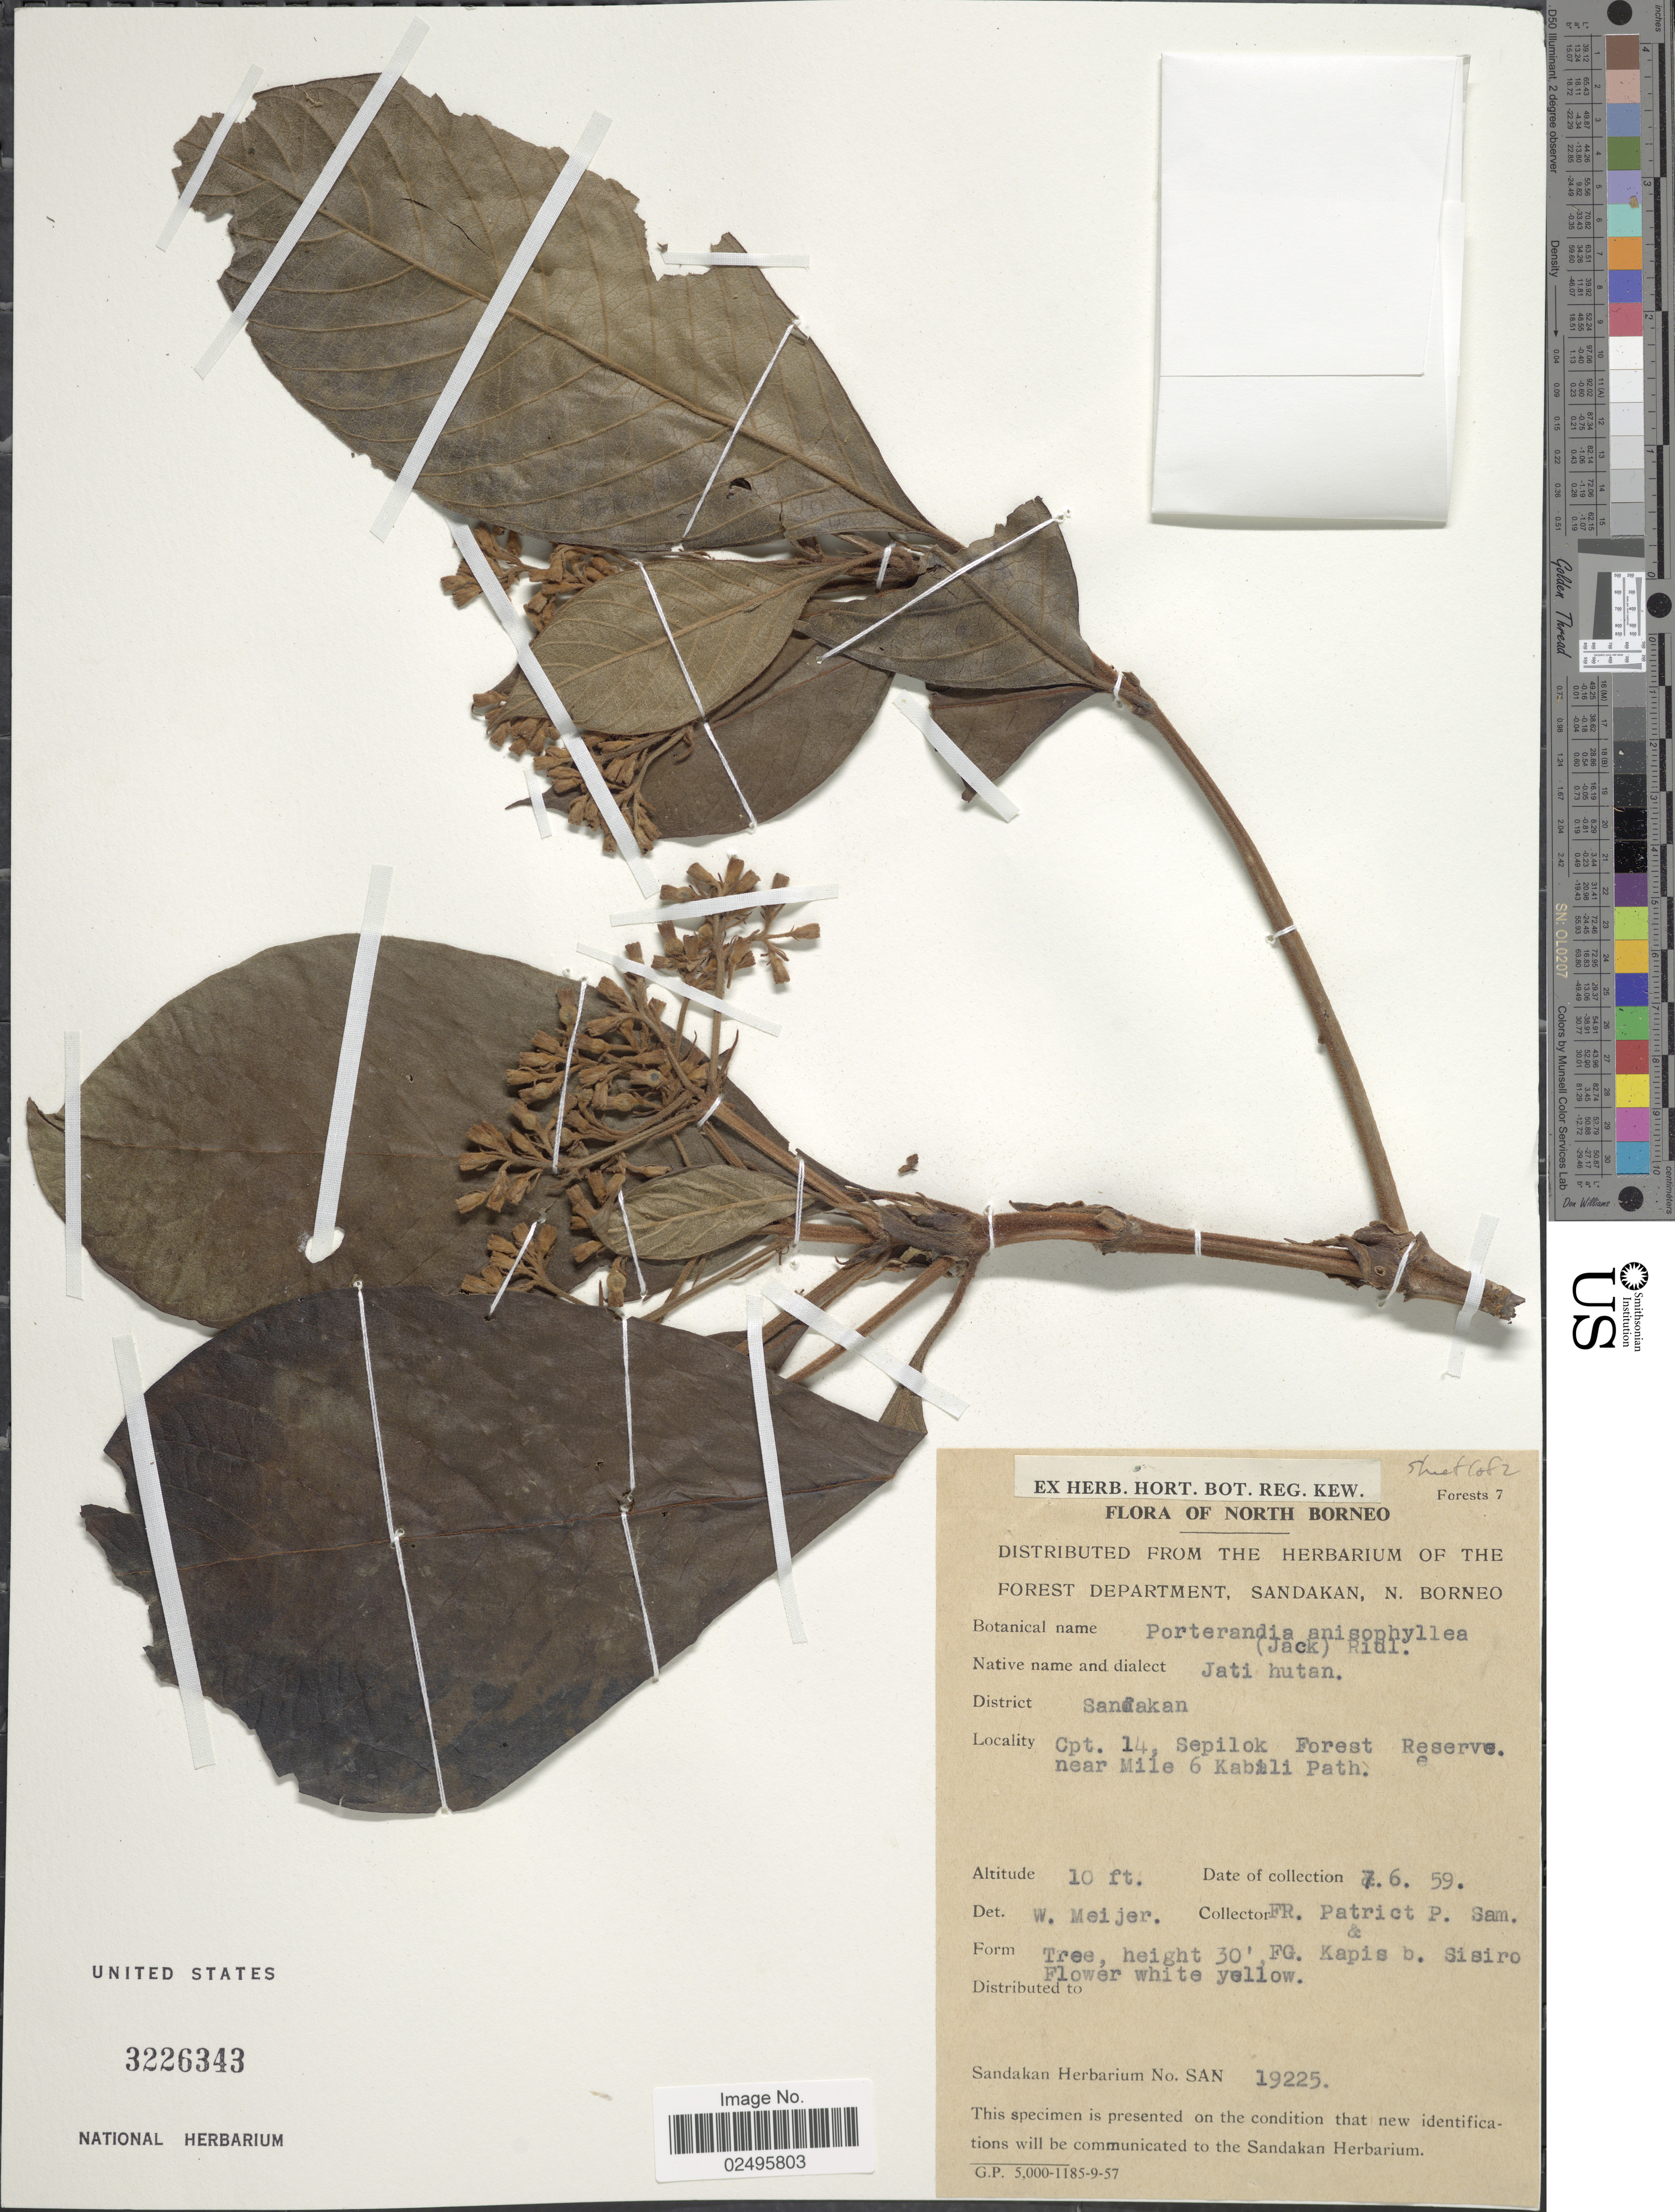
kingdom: Plantae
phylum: Tracheophyta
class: Magnoliopsida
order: Gentianales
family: Rubiaceae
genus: Porterandia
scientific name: Porterandia anisophylla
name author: (Jack ex Roxb.) Ridl.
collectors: P.P. Sam & K. Sisiro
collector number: SAN19225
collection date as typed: Transcribed d/m/y: 7/6/59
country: Malaysia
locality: North Borneo. District Sandakan. Cpt. 14, Sepilok Forest Reserve near Mile 6 Kabili Path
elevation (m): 3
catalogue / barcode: US 3226343